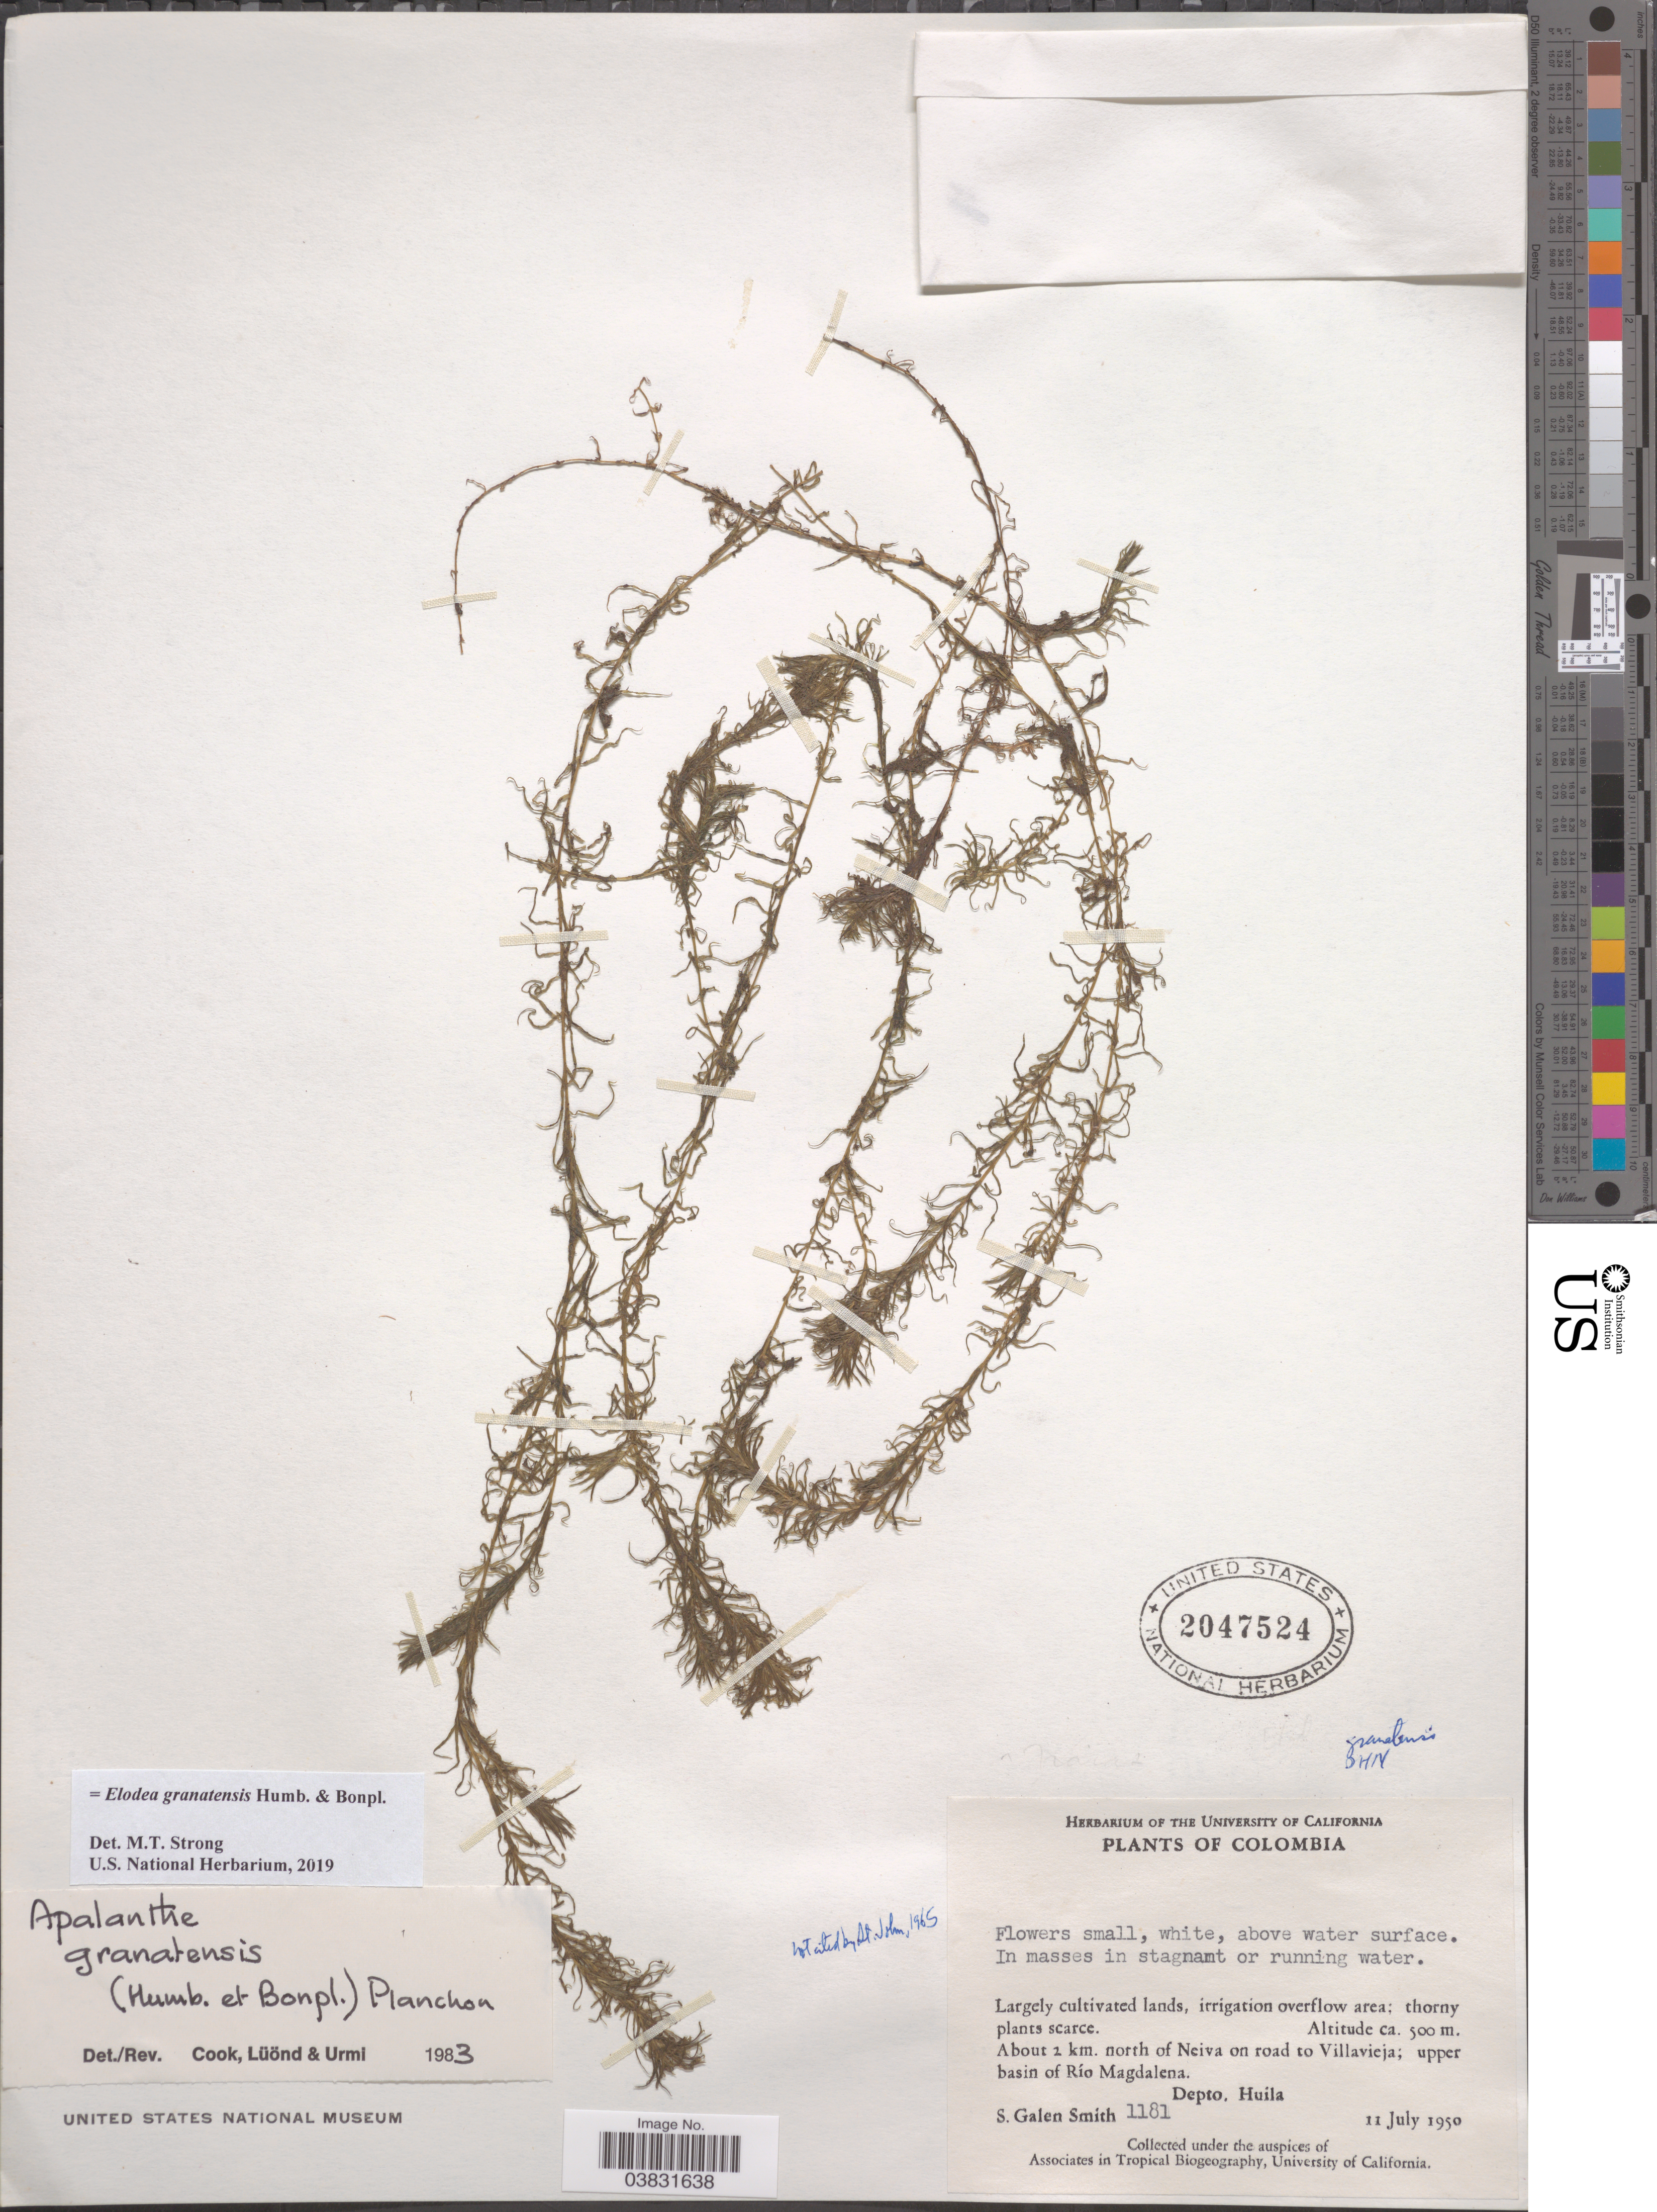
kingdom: Plantae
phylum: Tracheophyta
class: Liliopsida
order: Alismatales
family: Hydrocharitaceae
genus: Elodea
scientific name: Elodea granatensis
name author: Humb. & Bonpl.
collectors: S. G. Smith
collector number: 1181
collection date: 1950-07-11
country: Colombia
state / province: Huila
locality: About 1 km. north of Neiva on road to Villavieja; upper basin of Río Magdalena. Depto. Huila.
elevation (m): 500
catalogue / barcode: US 2047524